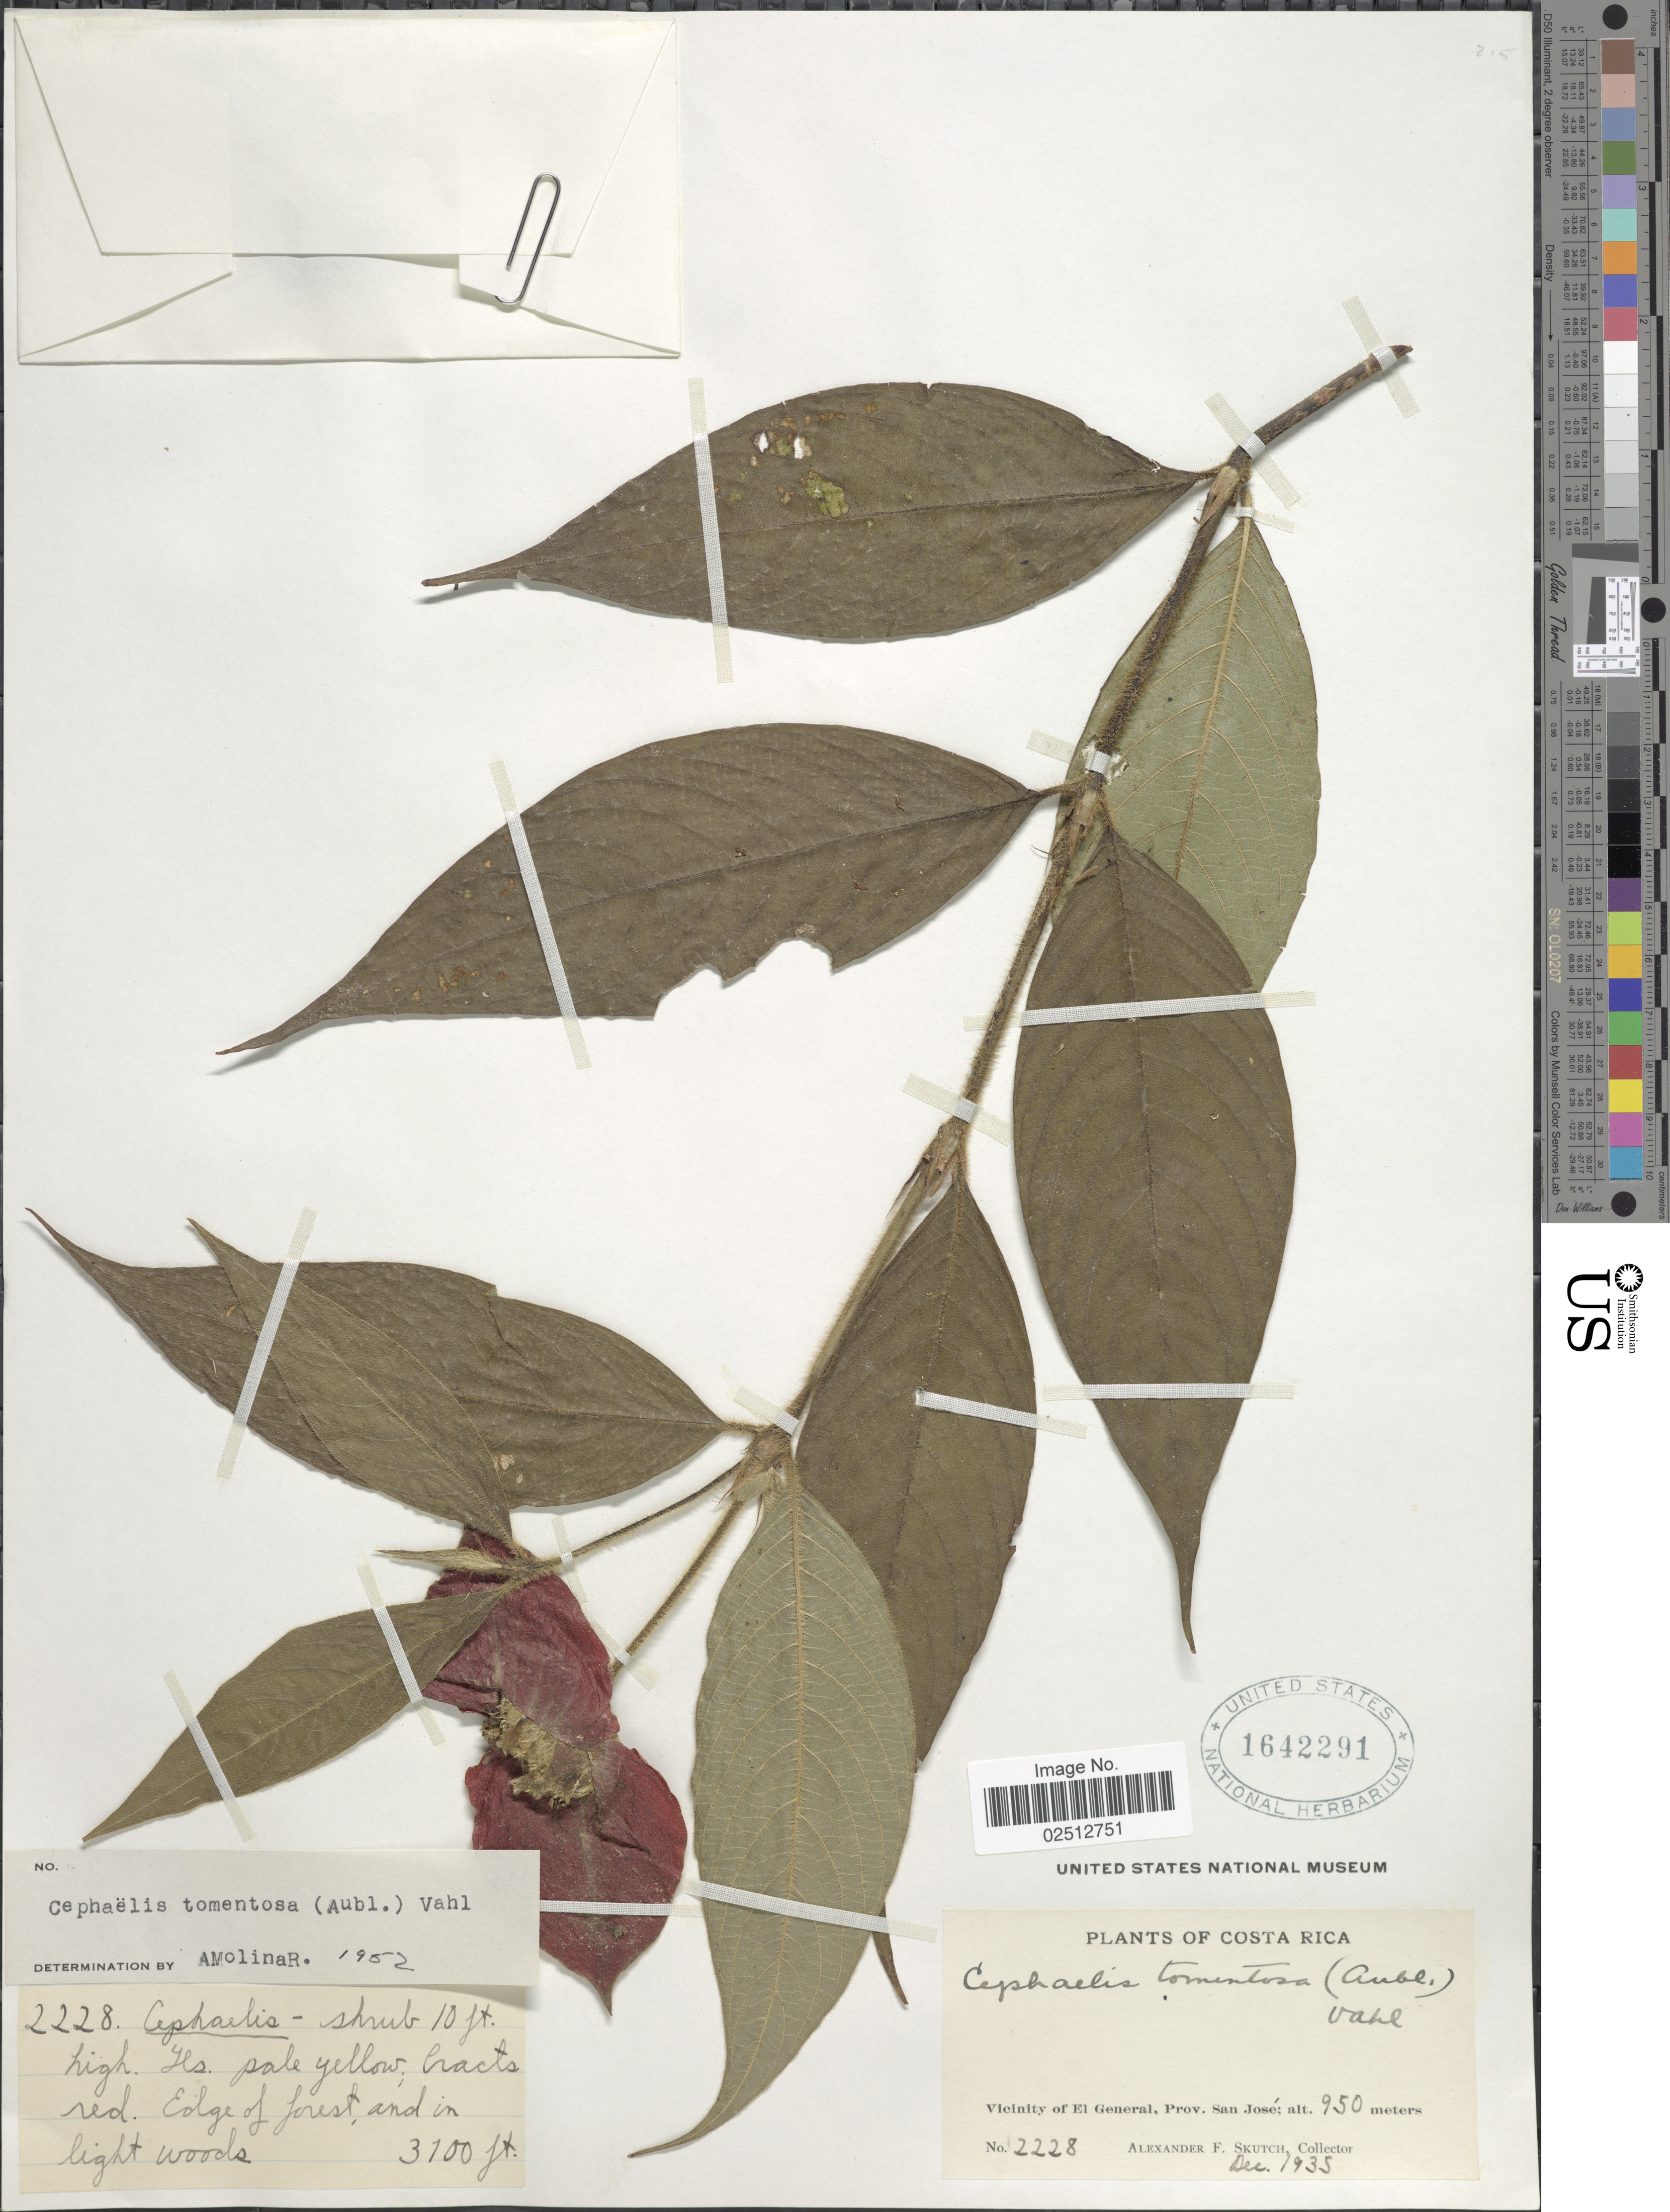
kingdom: Plantae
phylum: Tracheophyta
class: Magnoliopsida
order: Gentianales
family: Rubiaceae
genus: Psychotria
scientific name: Psychotria poeppigiana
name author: Müll. Arg.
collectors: A. F. Skutch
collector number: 2228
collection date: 1935-12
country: Costa Rica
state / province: San José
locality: Vicinity of El General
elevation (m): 950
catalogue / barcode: US 1642291